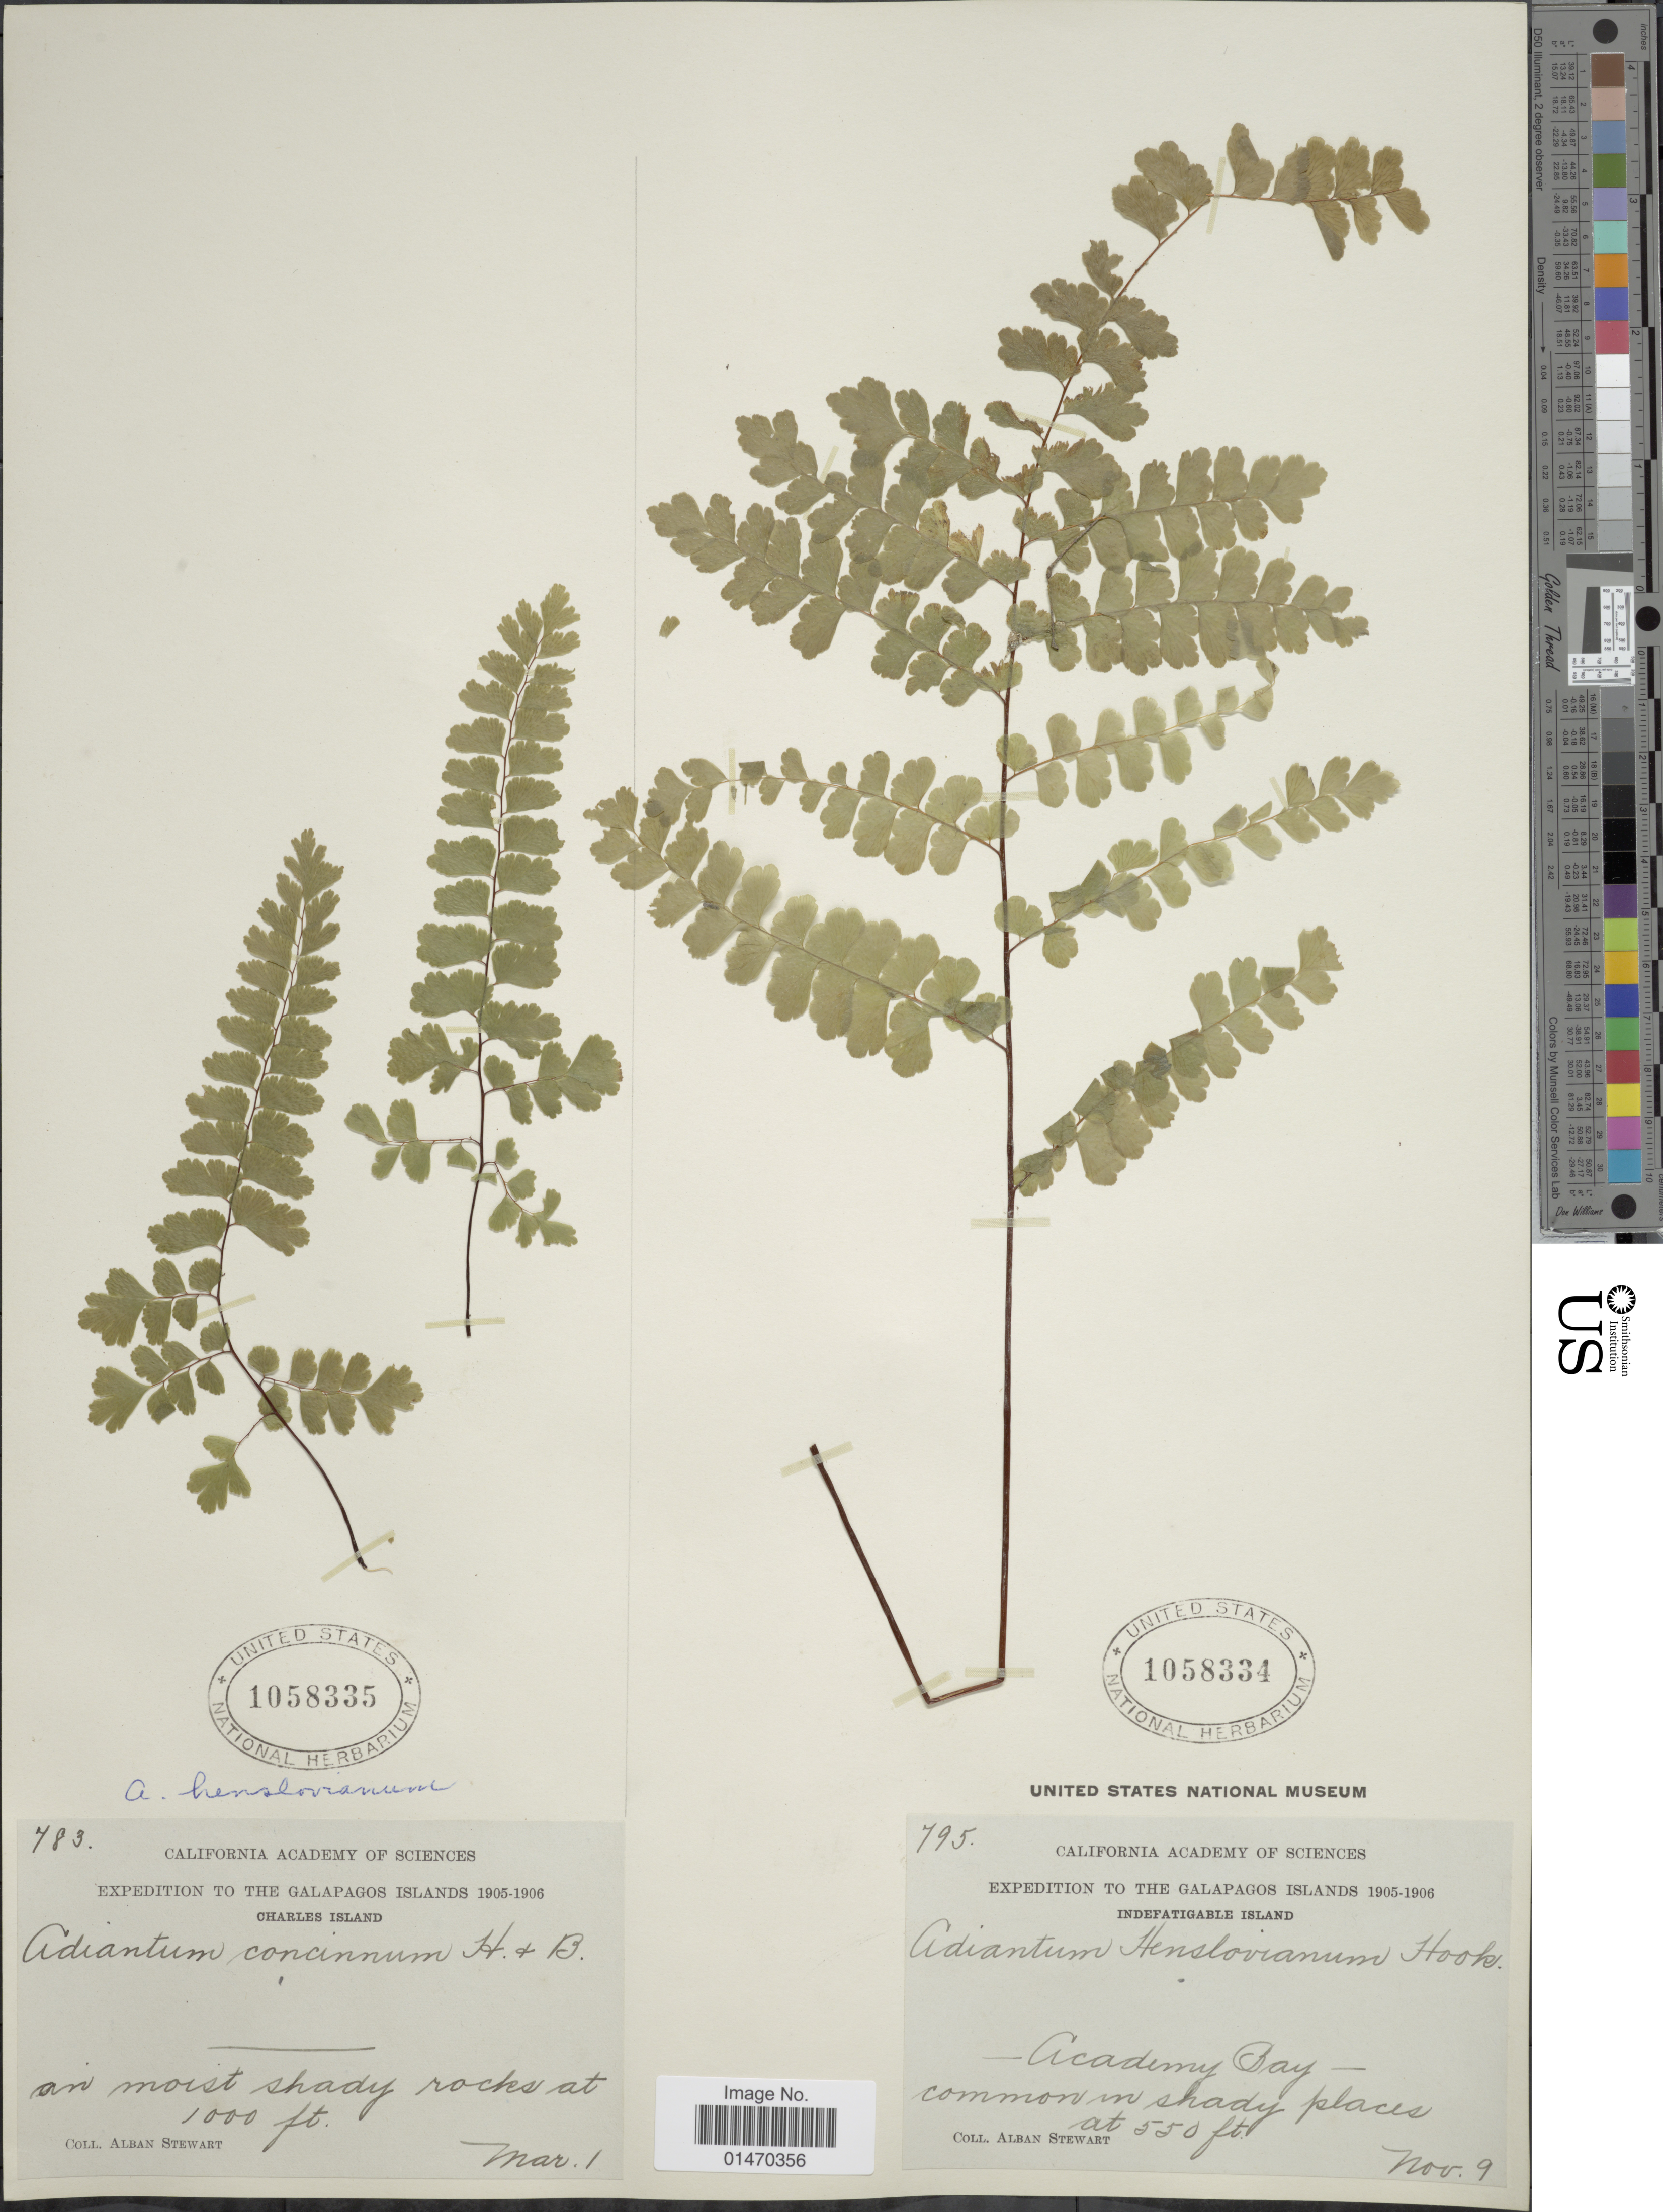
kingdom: Plantae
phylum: Tracheophyta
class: Polypodiopsida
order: Polypodiales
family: Pteridaceae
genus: Adiantum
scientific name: Adiantum henslovianum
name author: Hook. f.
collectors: A. Stewart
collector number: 783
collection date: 1905-03-01/1906-03-01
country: Ecuador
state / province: Colón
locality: The Galapagos Islands, Charles Island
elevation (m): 305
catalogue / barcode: US 1058335